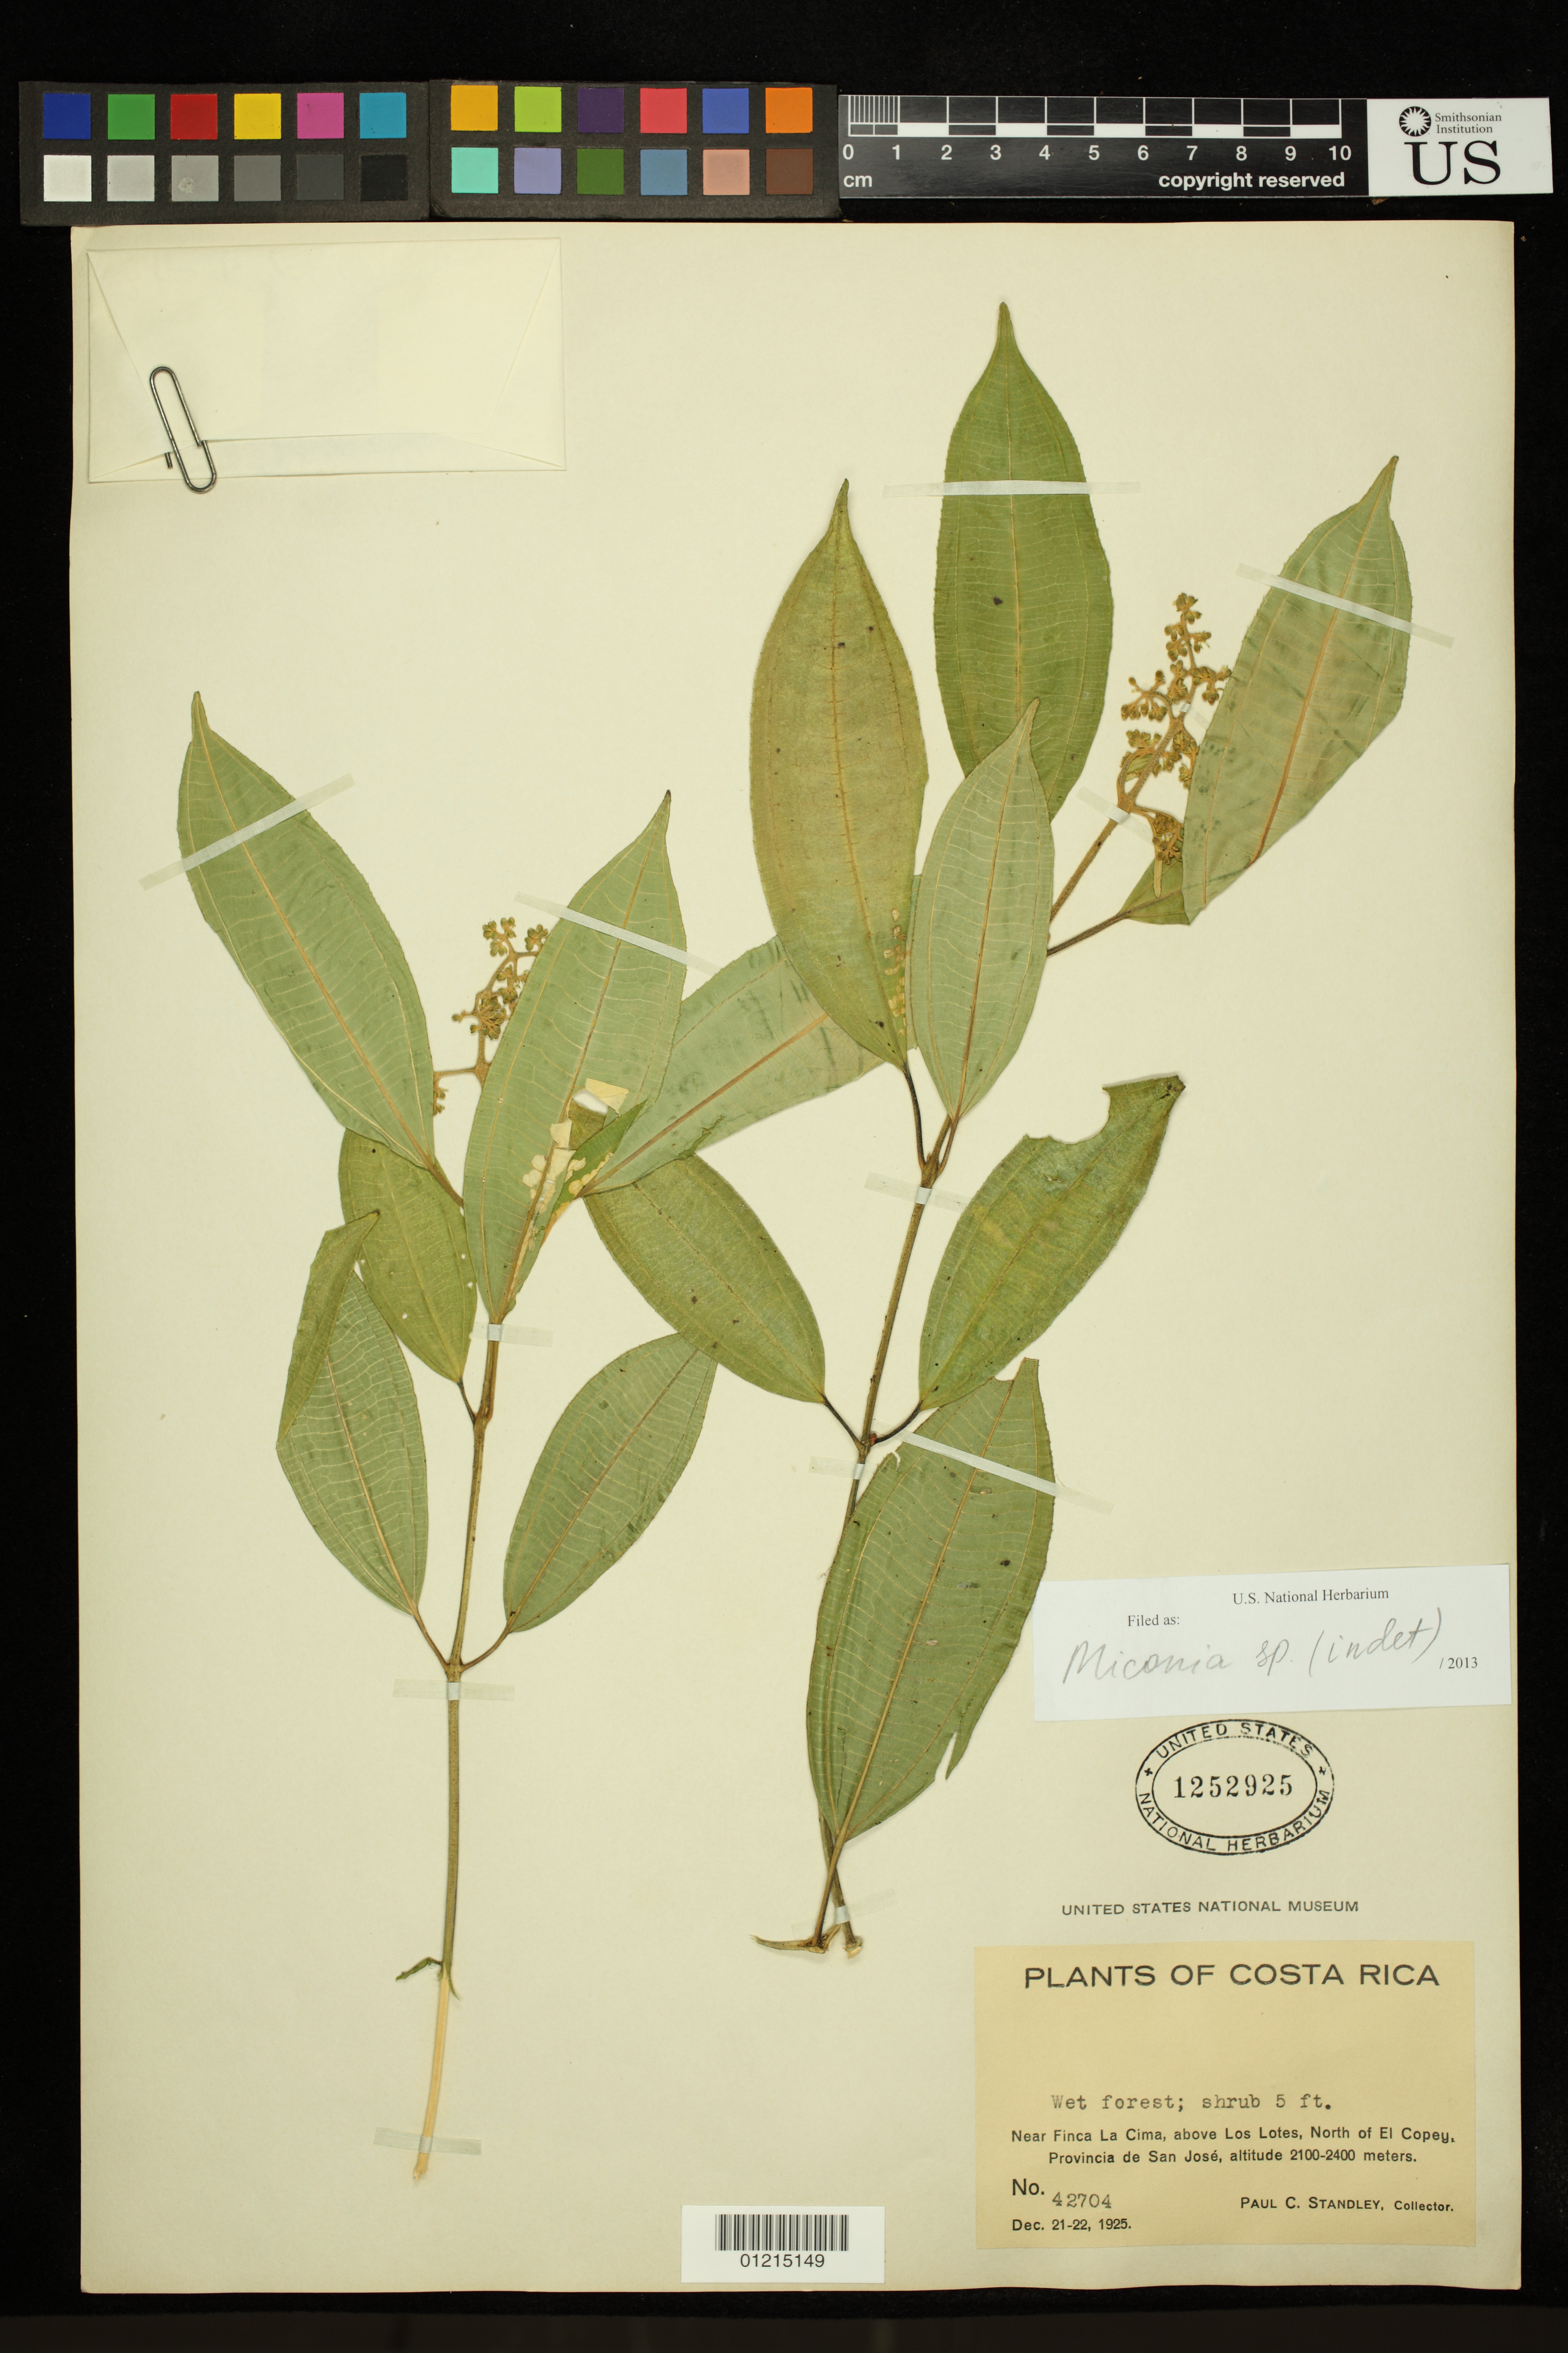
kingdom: Plantae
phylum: Tracheophyta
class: Magnoliopsida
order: Myrtales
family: Melastomataceae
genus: Miconia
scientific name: Miconia sp.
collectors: P. C. Standley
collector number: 42704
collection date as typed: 21 Dec 1925 and 22 Dec 1925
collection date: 1925-12-21,1925-12-22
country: Costa Rica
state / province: San José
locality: Near Finca La Cima, above Los Lotes, N of El Copey.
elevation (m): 2100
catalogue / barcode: US 1252925